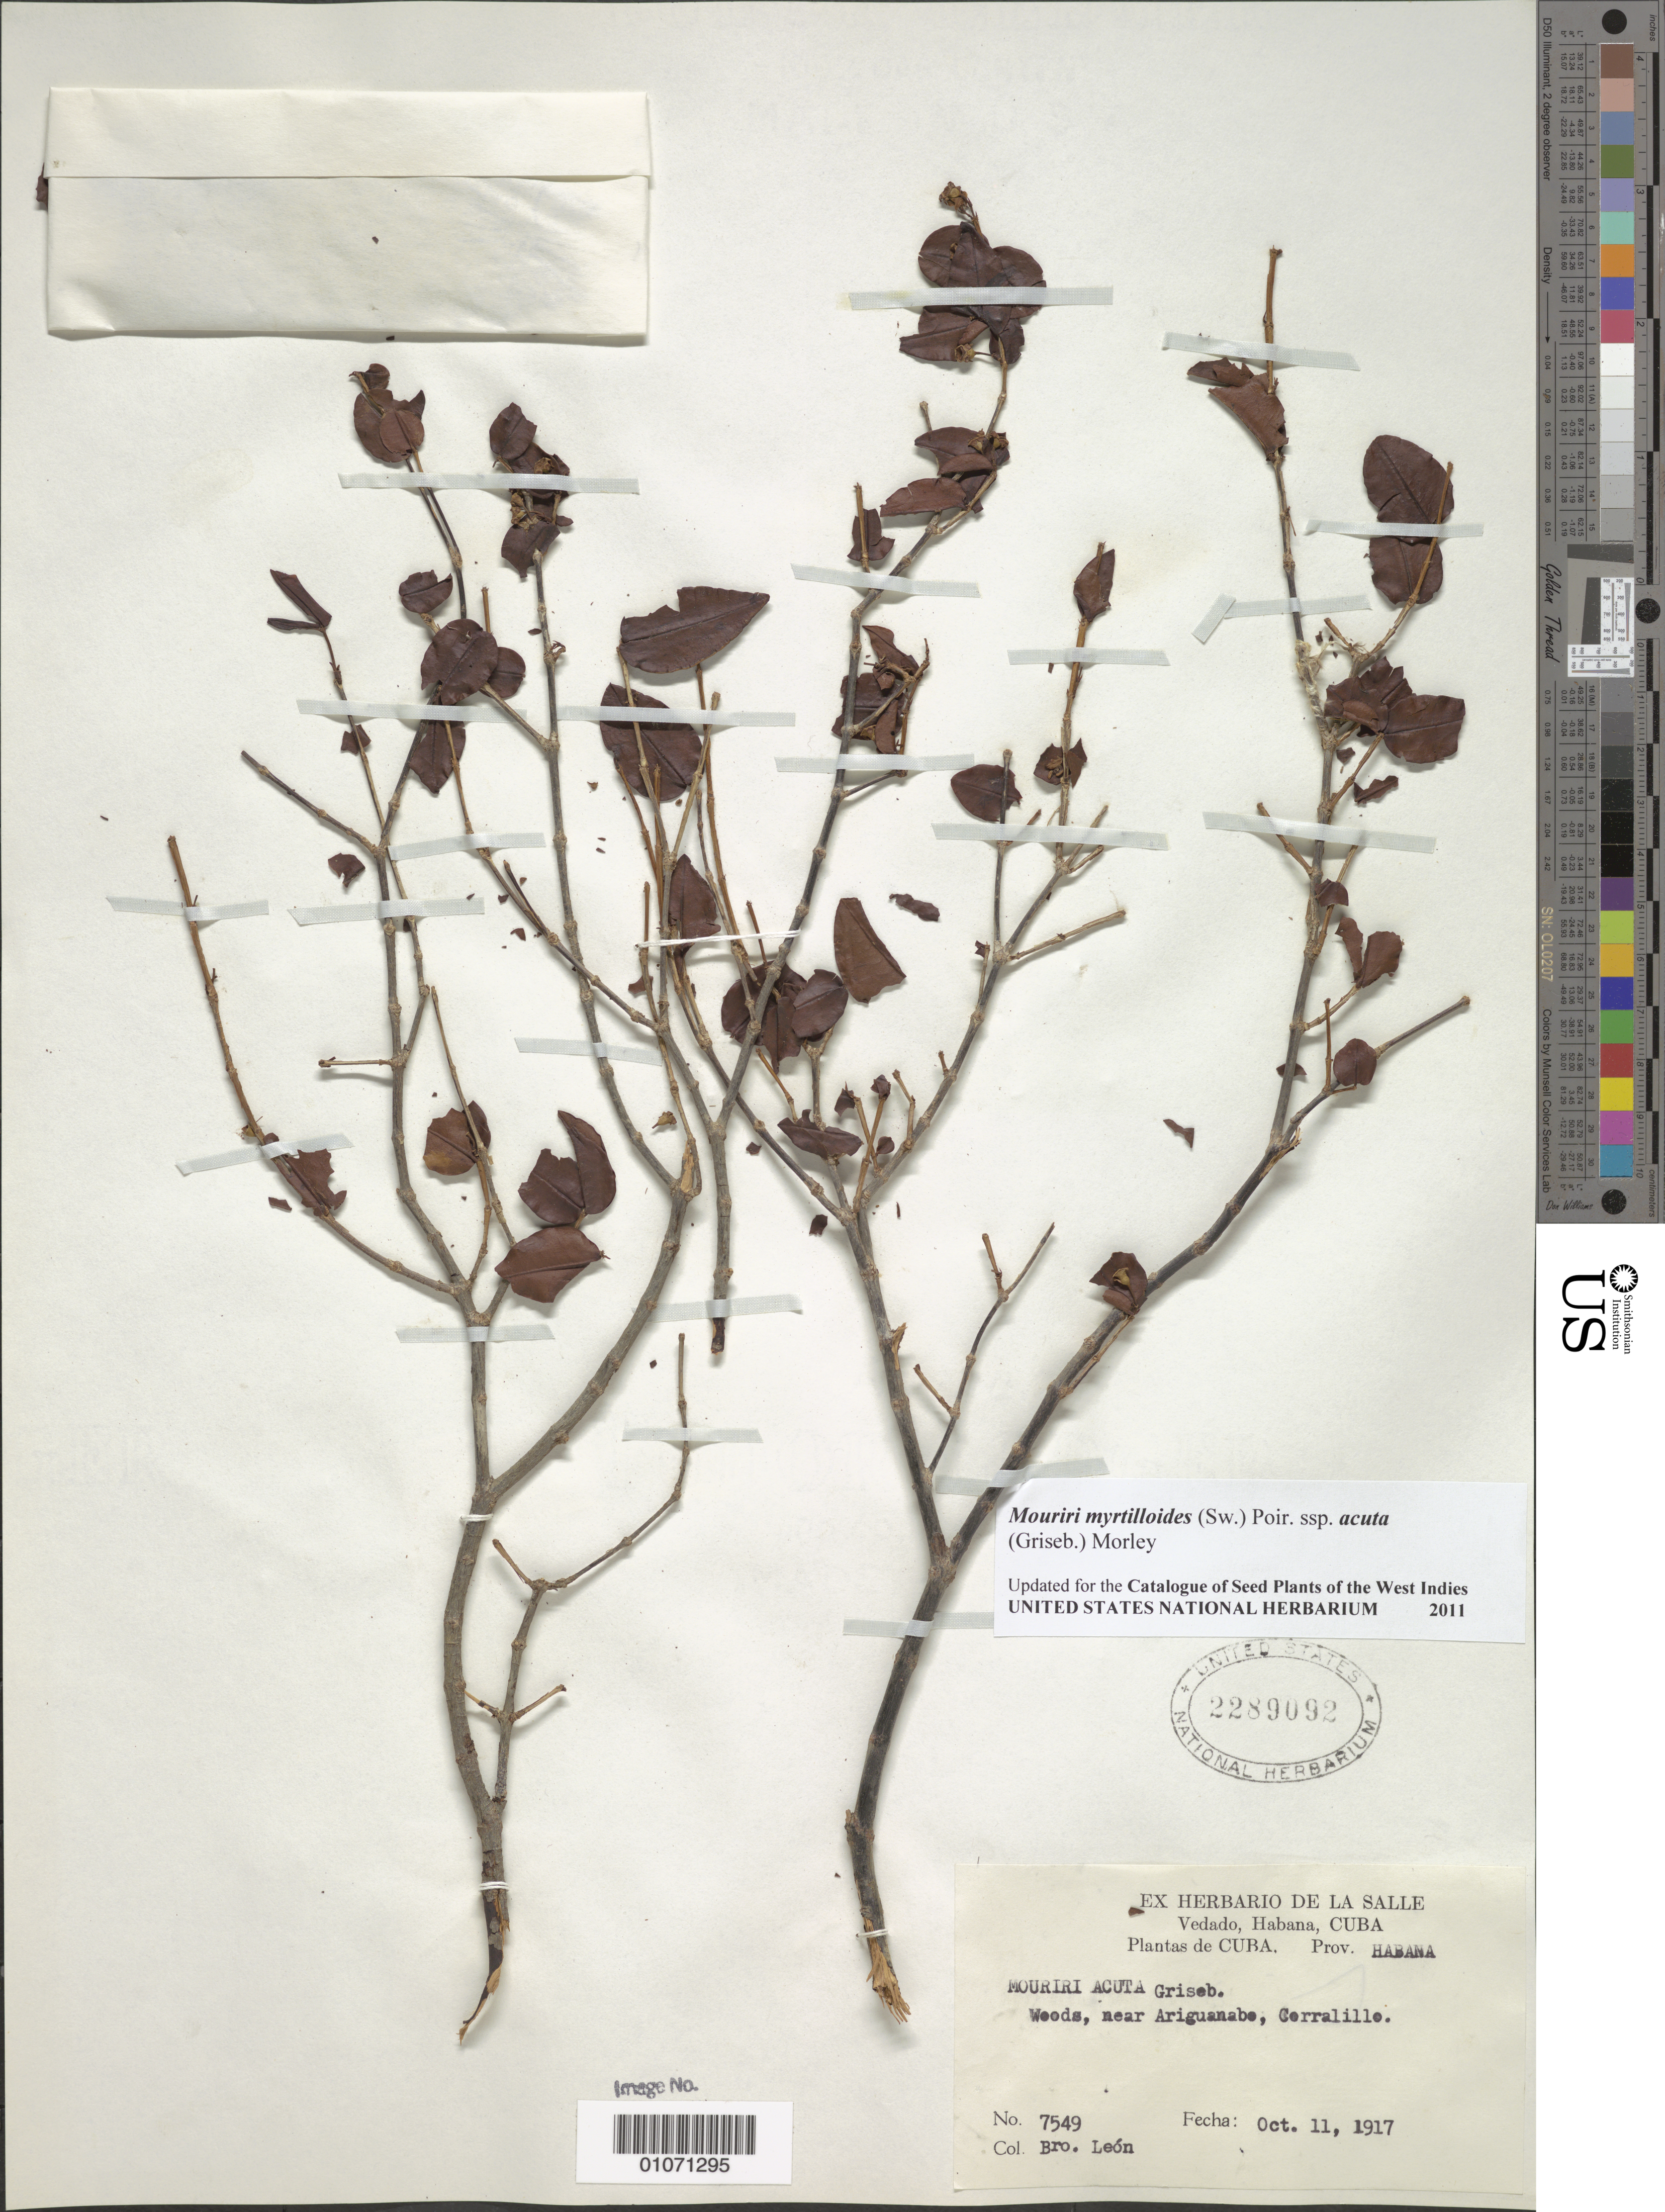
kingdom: Plantae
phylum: Tracheophyta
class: Magnoliopsida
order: Myrtales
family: Melastomataceae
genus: Mouriri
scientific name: Mouriri myrtilloides subsp. acuta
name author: (Griseb.) Morley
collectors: Bro. León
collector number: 7549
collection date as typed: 11 Oct 1917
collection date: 1917-10-11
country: Cuba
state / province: La Habana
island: Cuba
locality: Ariguanabe, Cerralille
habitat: Woods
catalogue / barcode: US 2289092